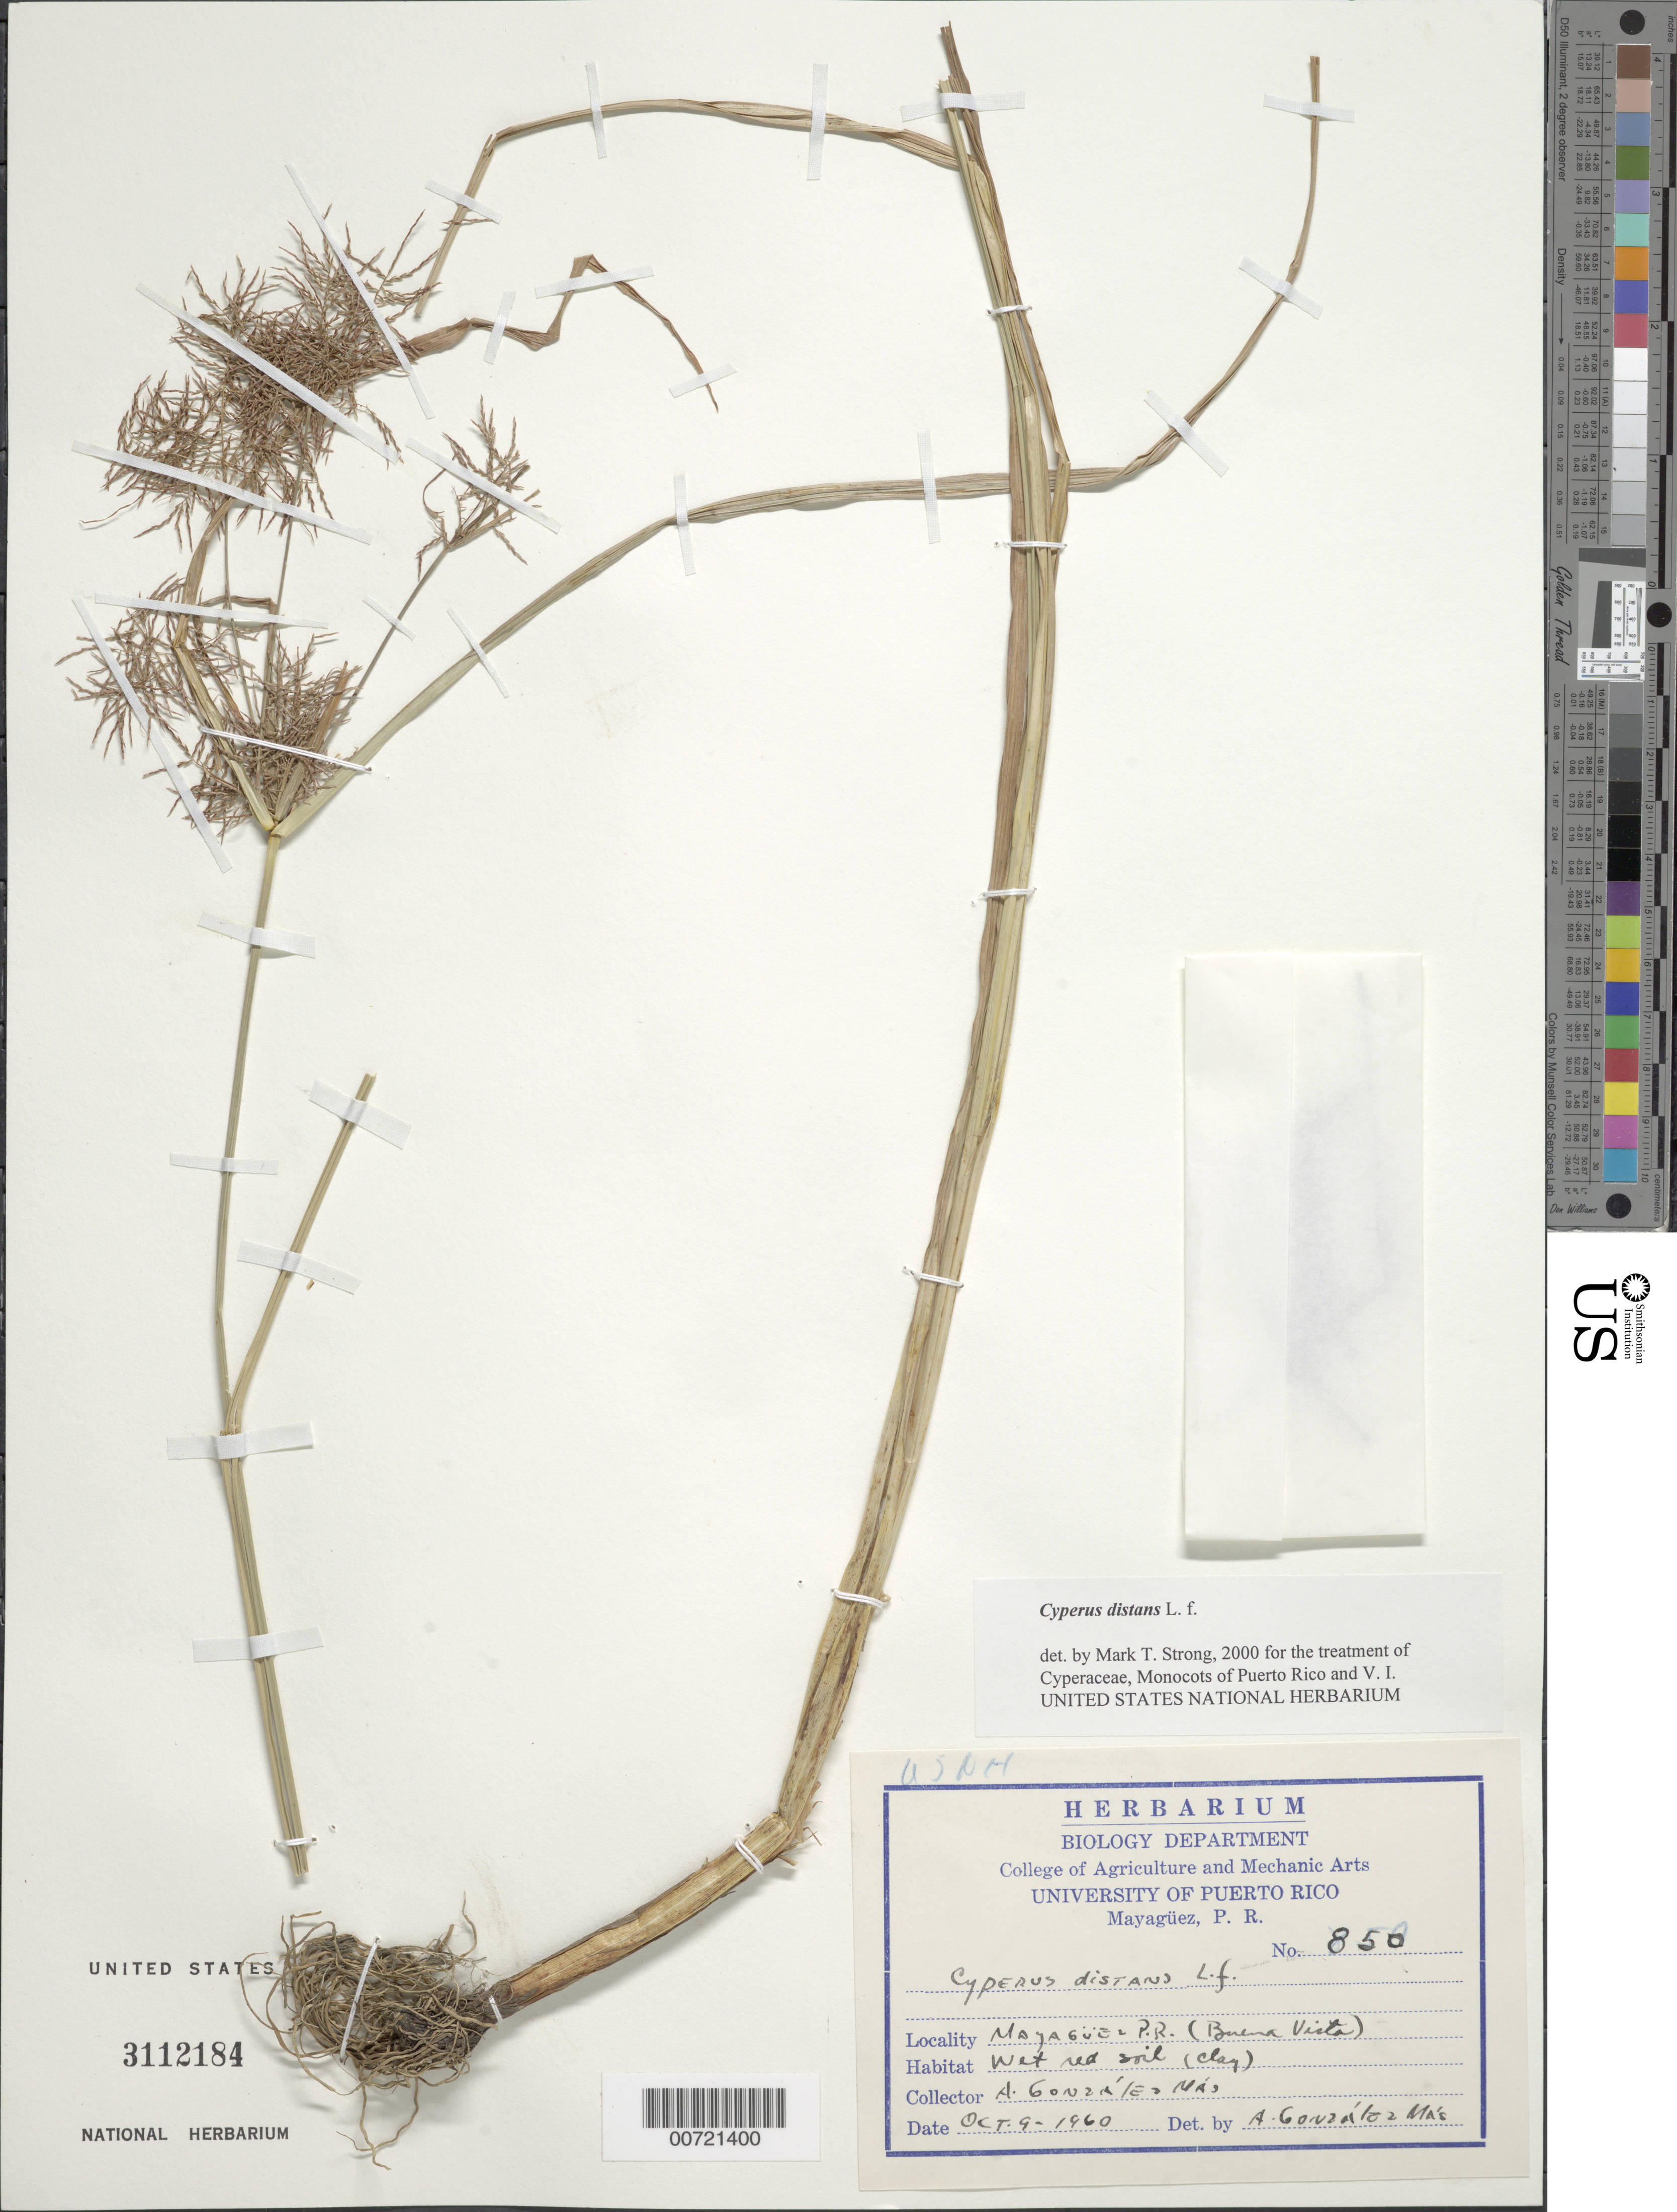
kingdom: Plantae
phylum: Tracheophyta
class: Liliopsida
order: Poales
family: Cyperaceae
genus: Cyperus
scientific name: Cyperus distans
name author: L. f.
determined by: Strong, M. T., (US), Smithsonian Institution - National Museum of Natural History (UNITED STATES)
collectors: A. González Más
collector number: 850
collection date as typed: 09 Oct 1960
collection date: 1960-10-09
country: Puerto Rico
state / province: Mayagüez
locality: Mayagüez: Buena Vista.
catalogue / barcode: US 3112184